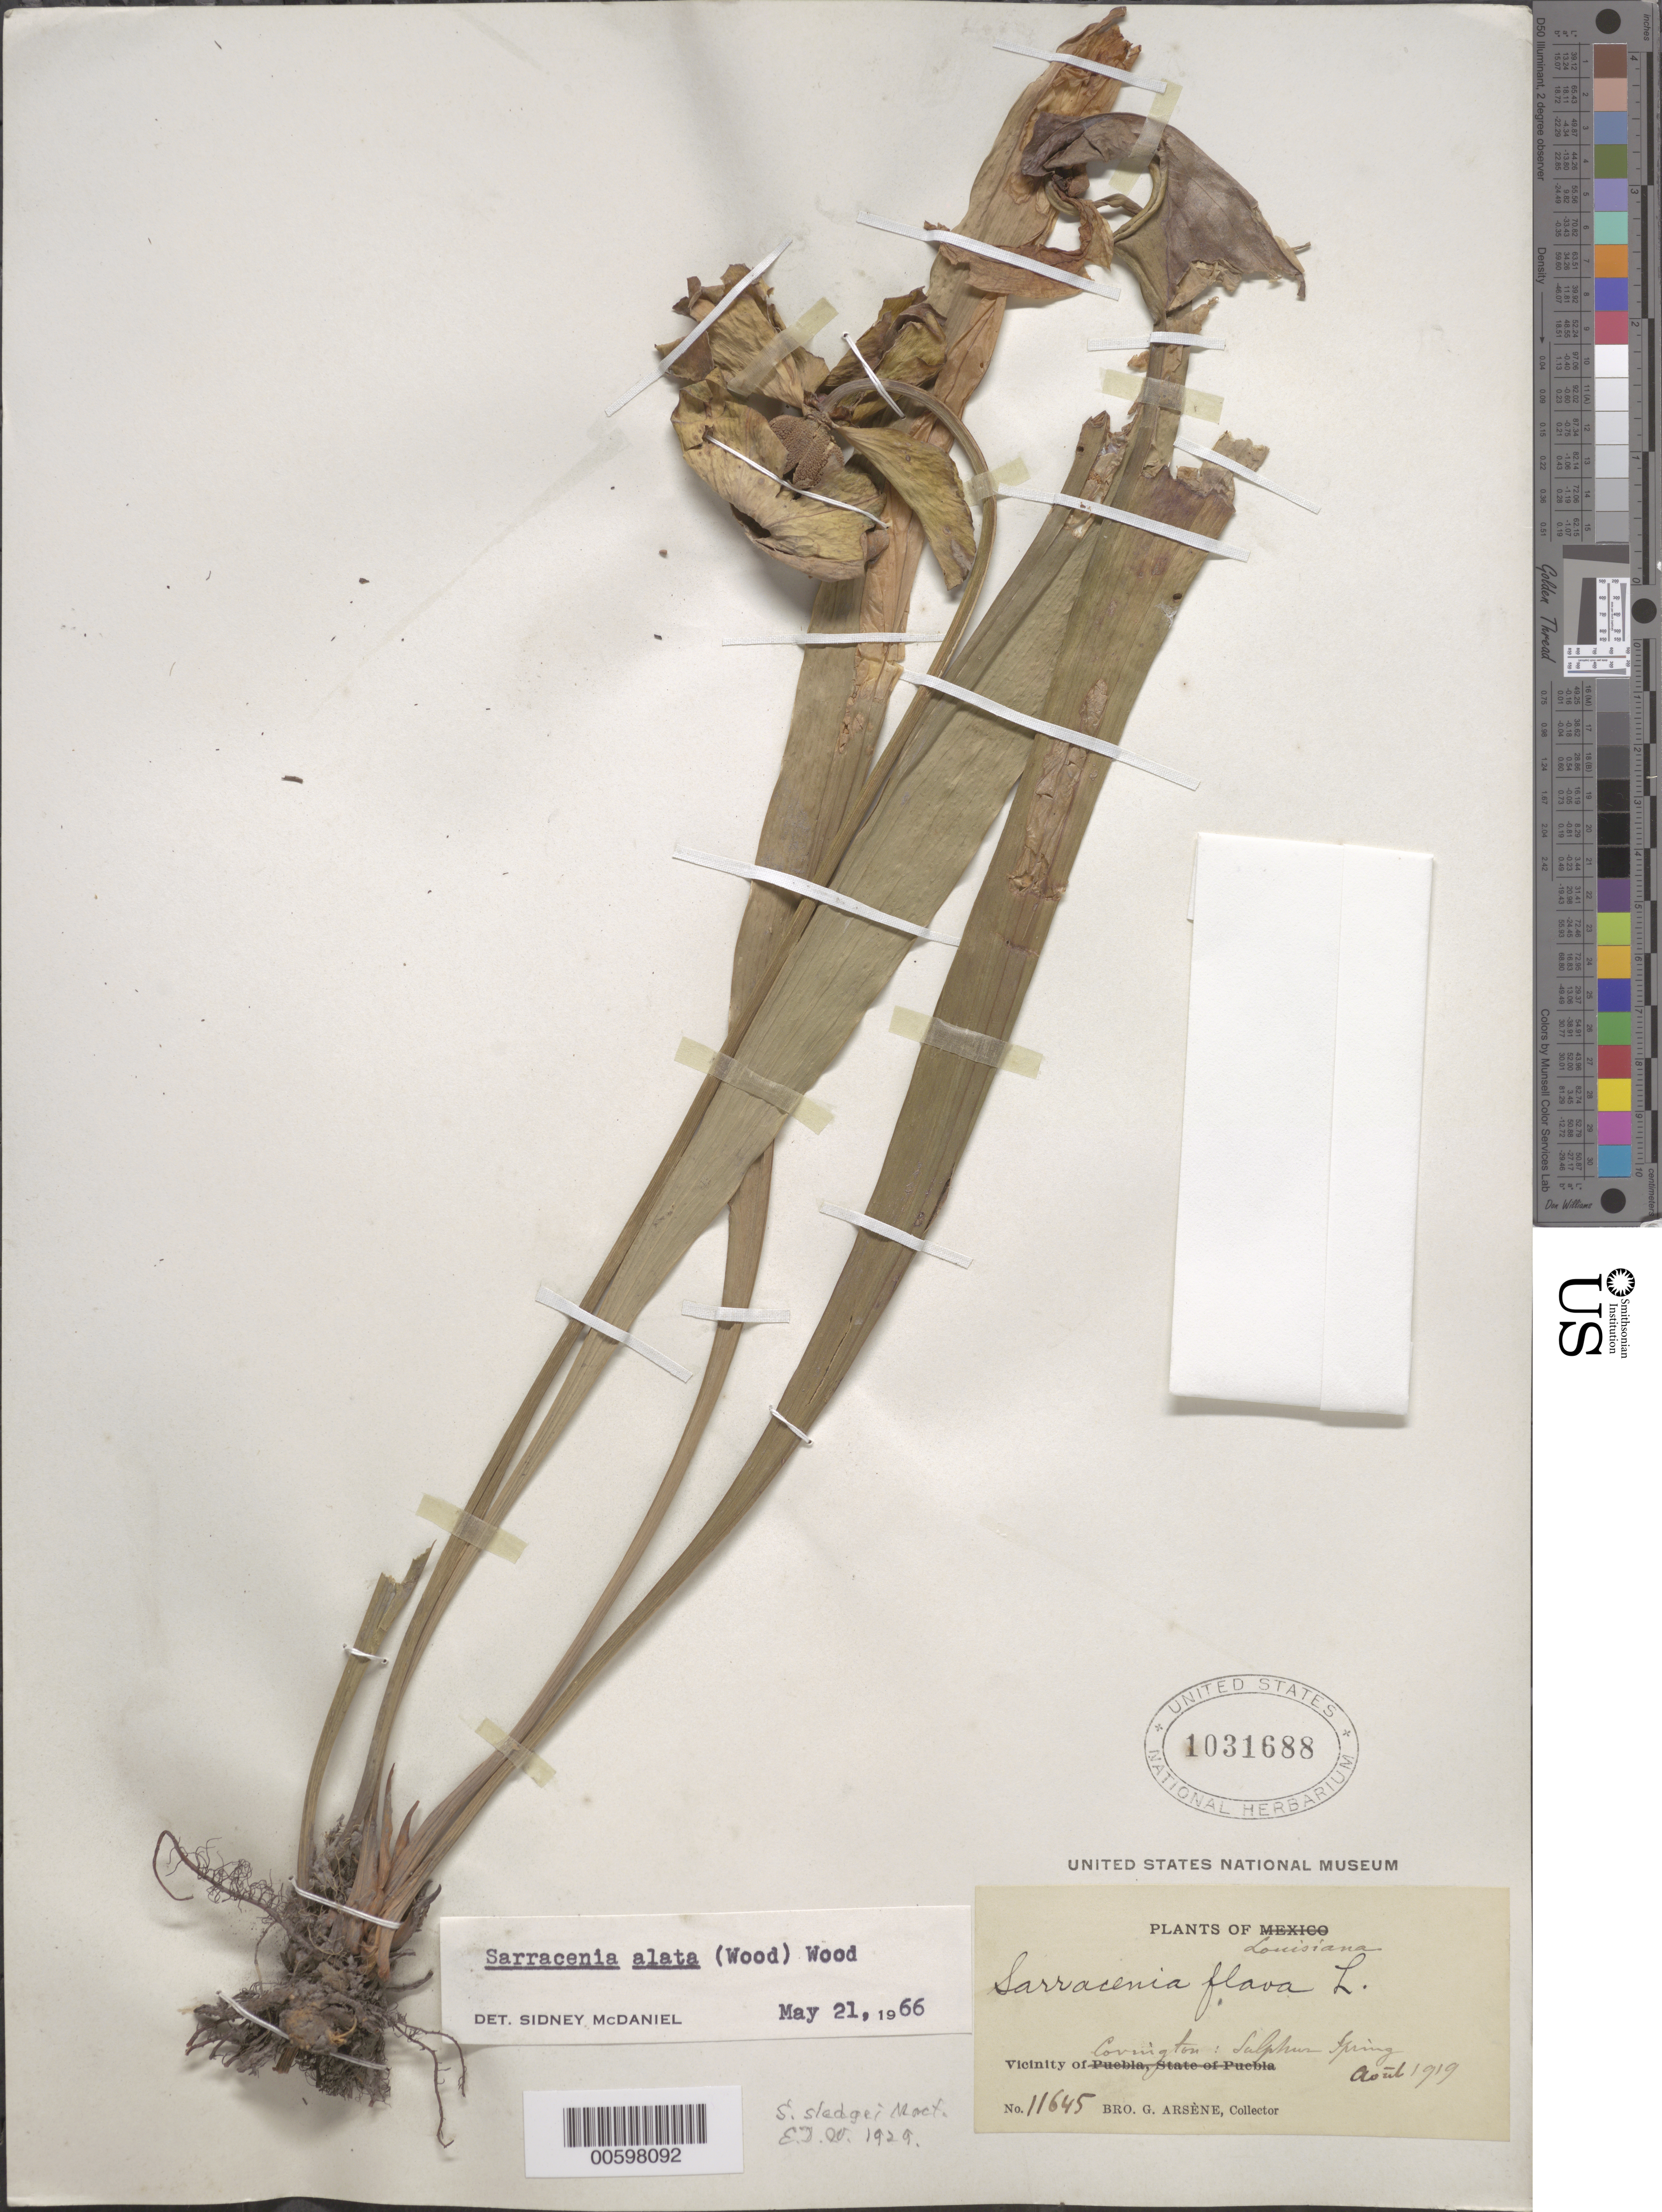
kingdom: Plantae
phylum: Tracheophyta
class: Magnoliopsida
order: Ericales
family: Sarraceniaceae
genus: Sarracenia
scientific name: Sarracenia alata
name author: (Alph. Wood) Alph. Wood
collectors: Bro. G. Arsène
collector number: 11645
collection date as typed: Aug 1919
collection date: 1919-08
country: United States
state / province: Louisiana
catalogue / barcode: US 1031688